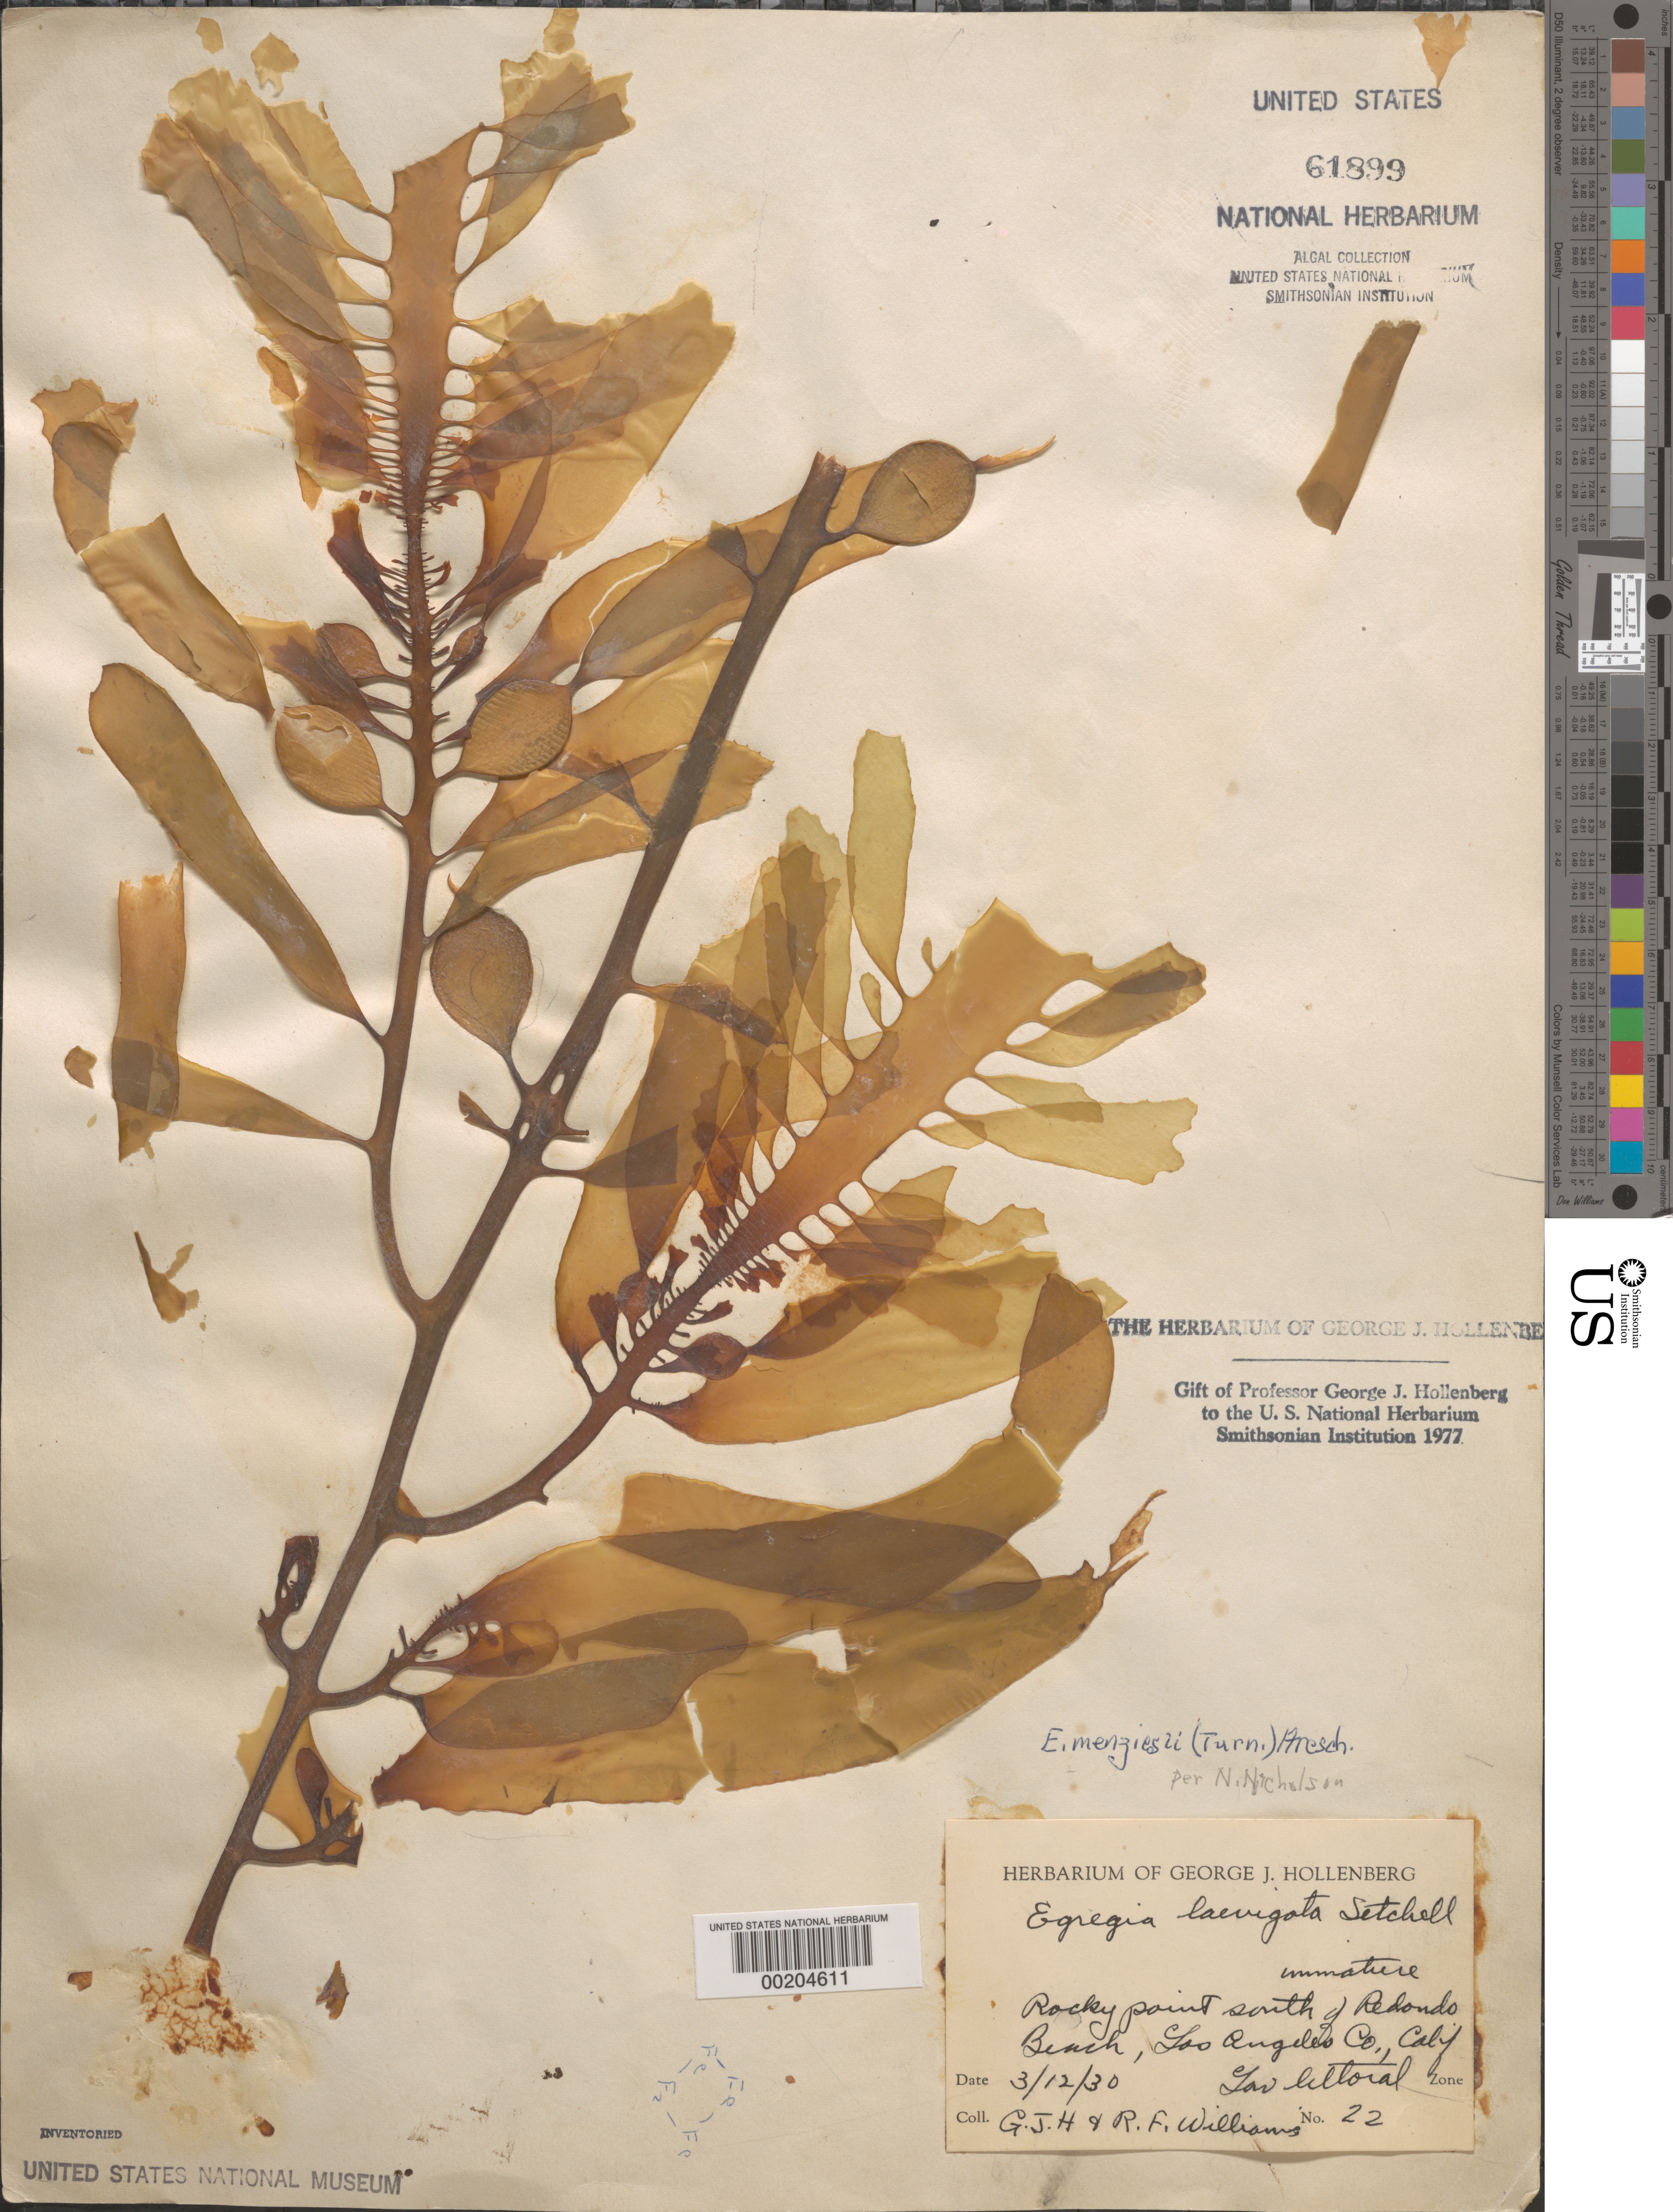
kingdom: Chromista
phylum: Ochrophyta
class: Phaeophyceae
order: Laminariales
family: Lessoniaceae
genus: Egregia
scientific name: Egregia menziesii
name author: (Turner) Aresch.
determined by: Nicholson, Nancy L.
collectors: G. Hollenberg & R. F. Williams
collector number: GJH 22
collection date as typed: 12 Mar 1930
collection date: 1930-03-12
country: United States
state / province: California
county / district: Los Angeles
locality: South of Redondo Beach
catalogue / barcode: US 61899